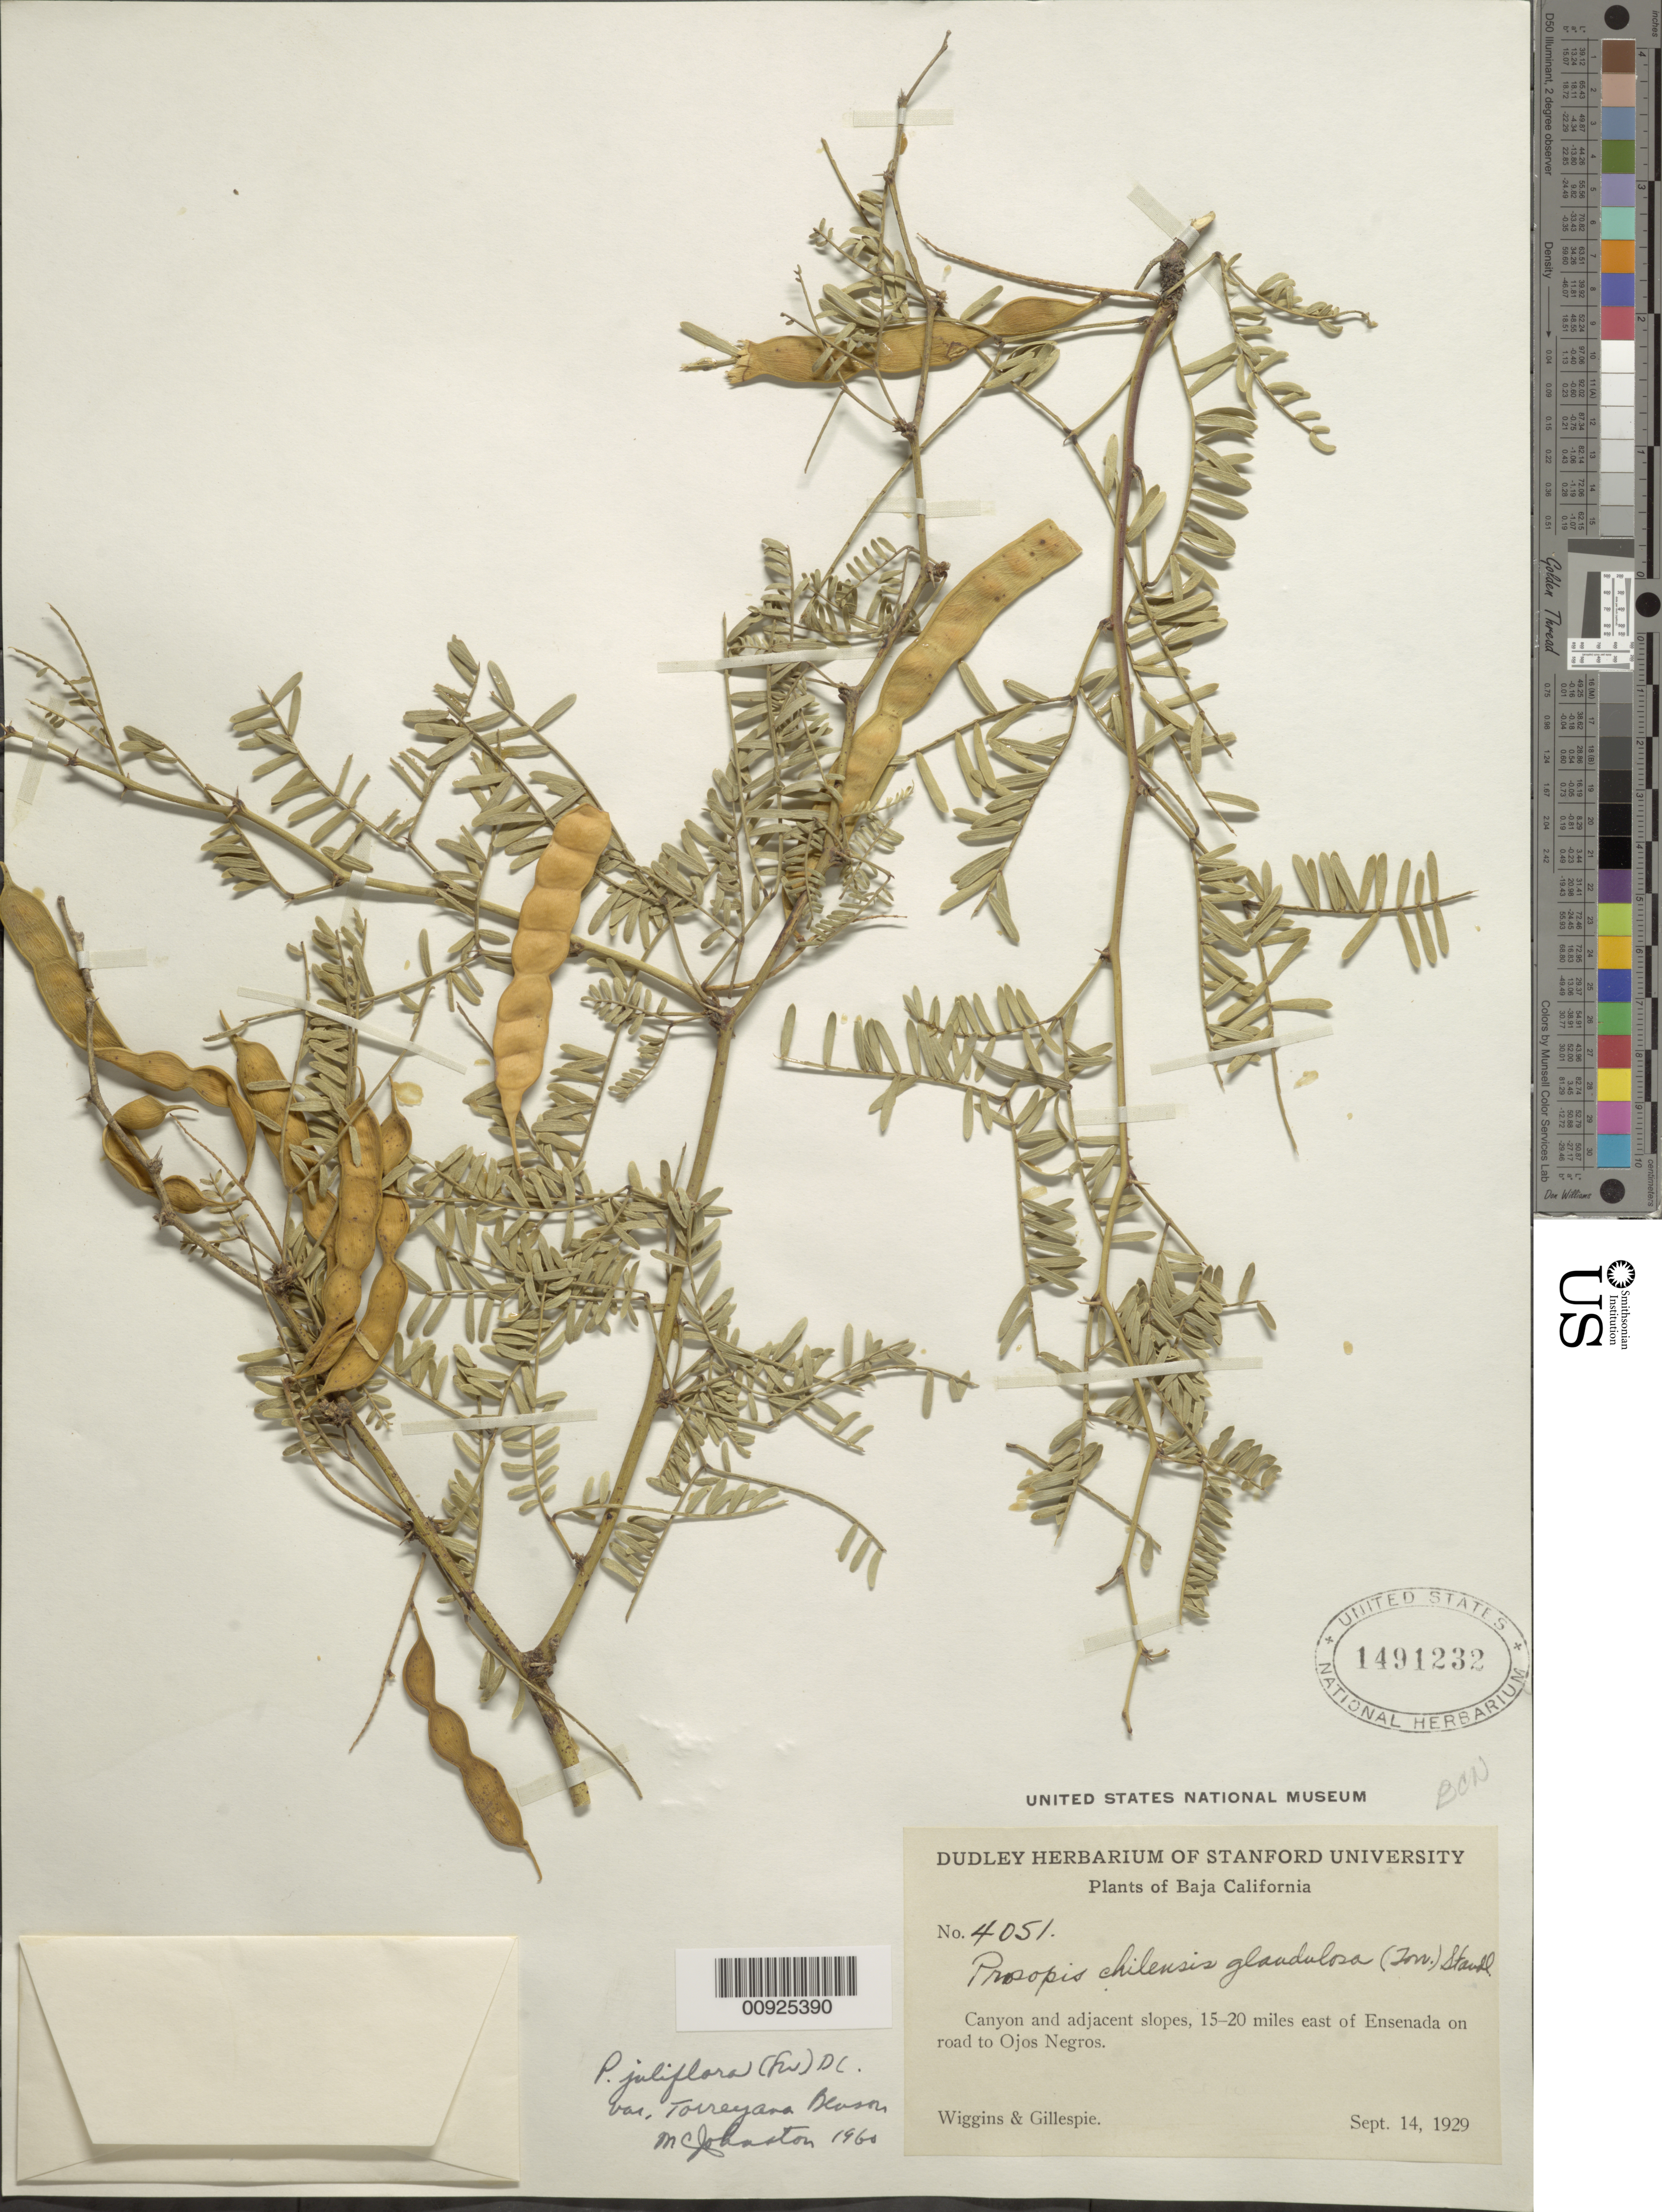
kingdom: Plantae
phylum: Tracheophyta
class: Magnoliopsida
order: Fabales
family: Fabaceae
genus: Neltuma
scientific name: Neltuma odorata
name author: (Torr. & Frém.) C. E. Hughes & G.P. Lewis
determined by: Strong, Mark T., (BOT), Smithsonian Institution - National Museum of Natural History (UNITED STATES)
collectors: -- Wiggins & -- Gillespie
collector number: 4051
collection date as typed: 14 Sep 1929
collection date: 1929-09-14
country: Mexico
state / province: Baja California Norte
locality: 15-20 miles east of Ensenada on road to Ojos Negros.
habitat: Canyon and adjacent slopes.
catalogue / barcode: US 1491232